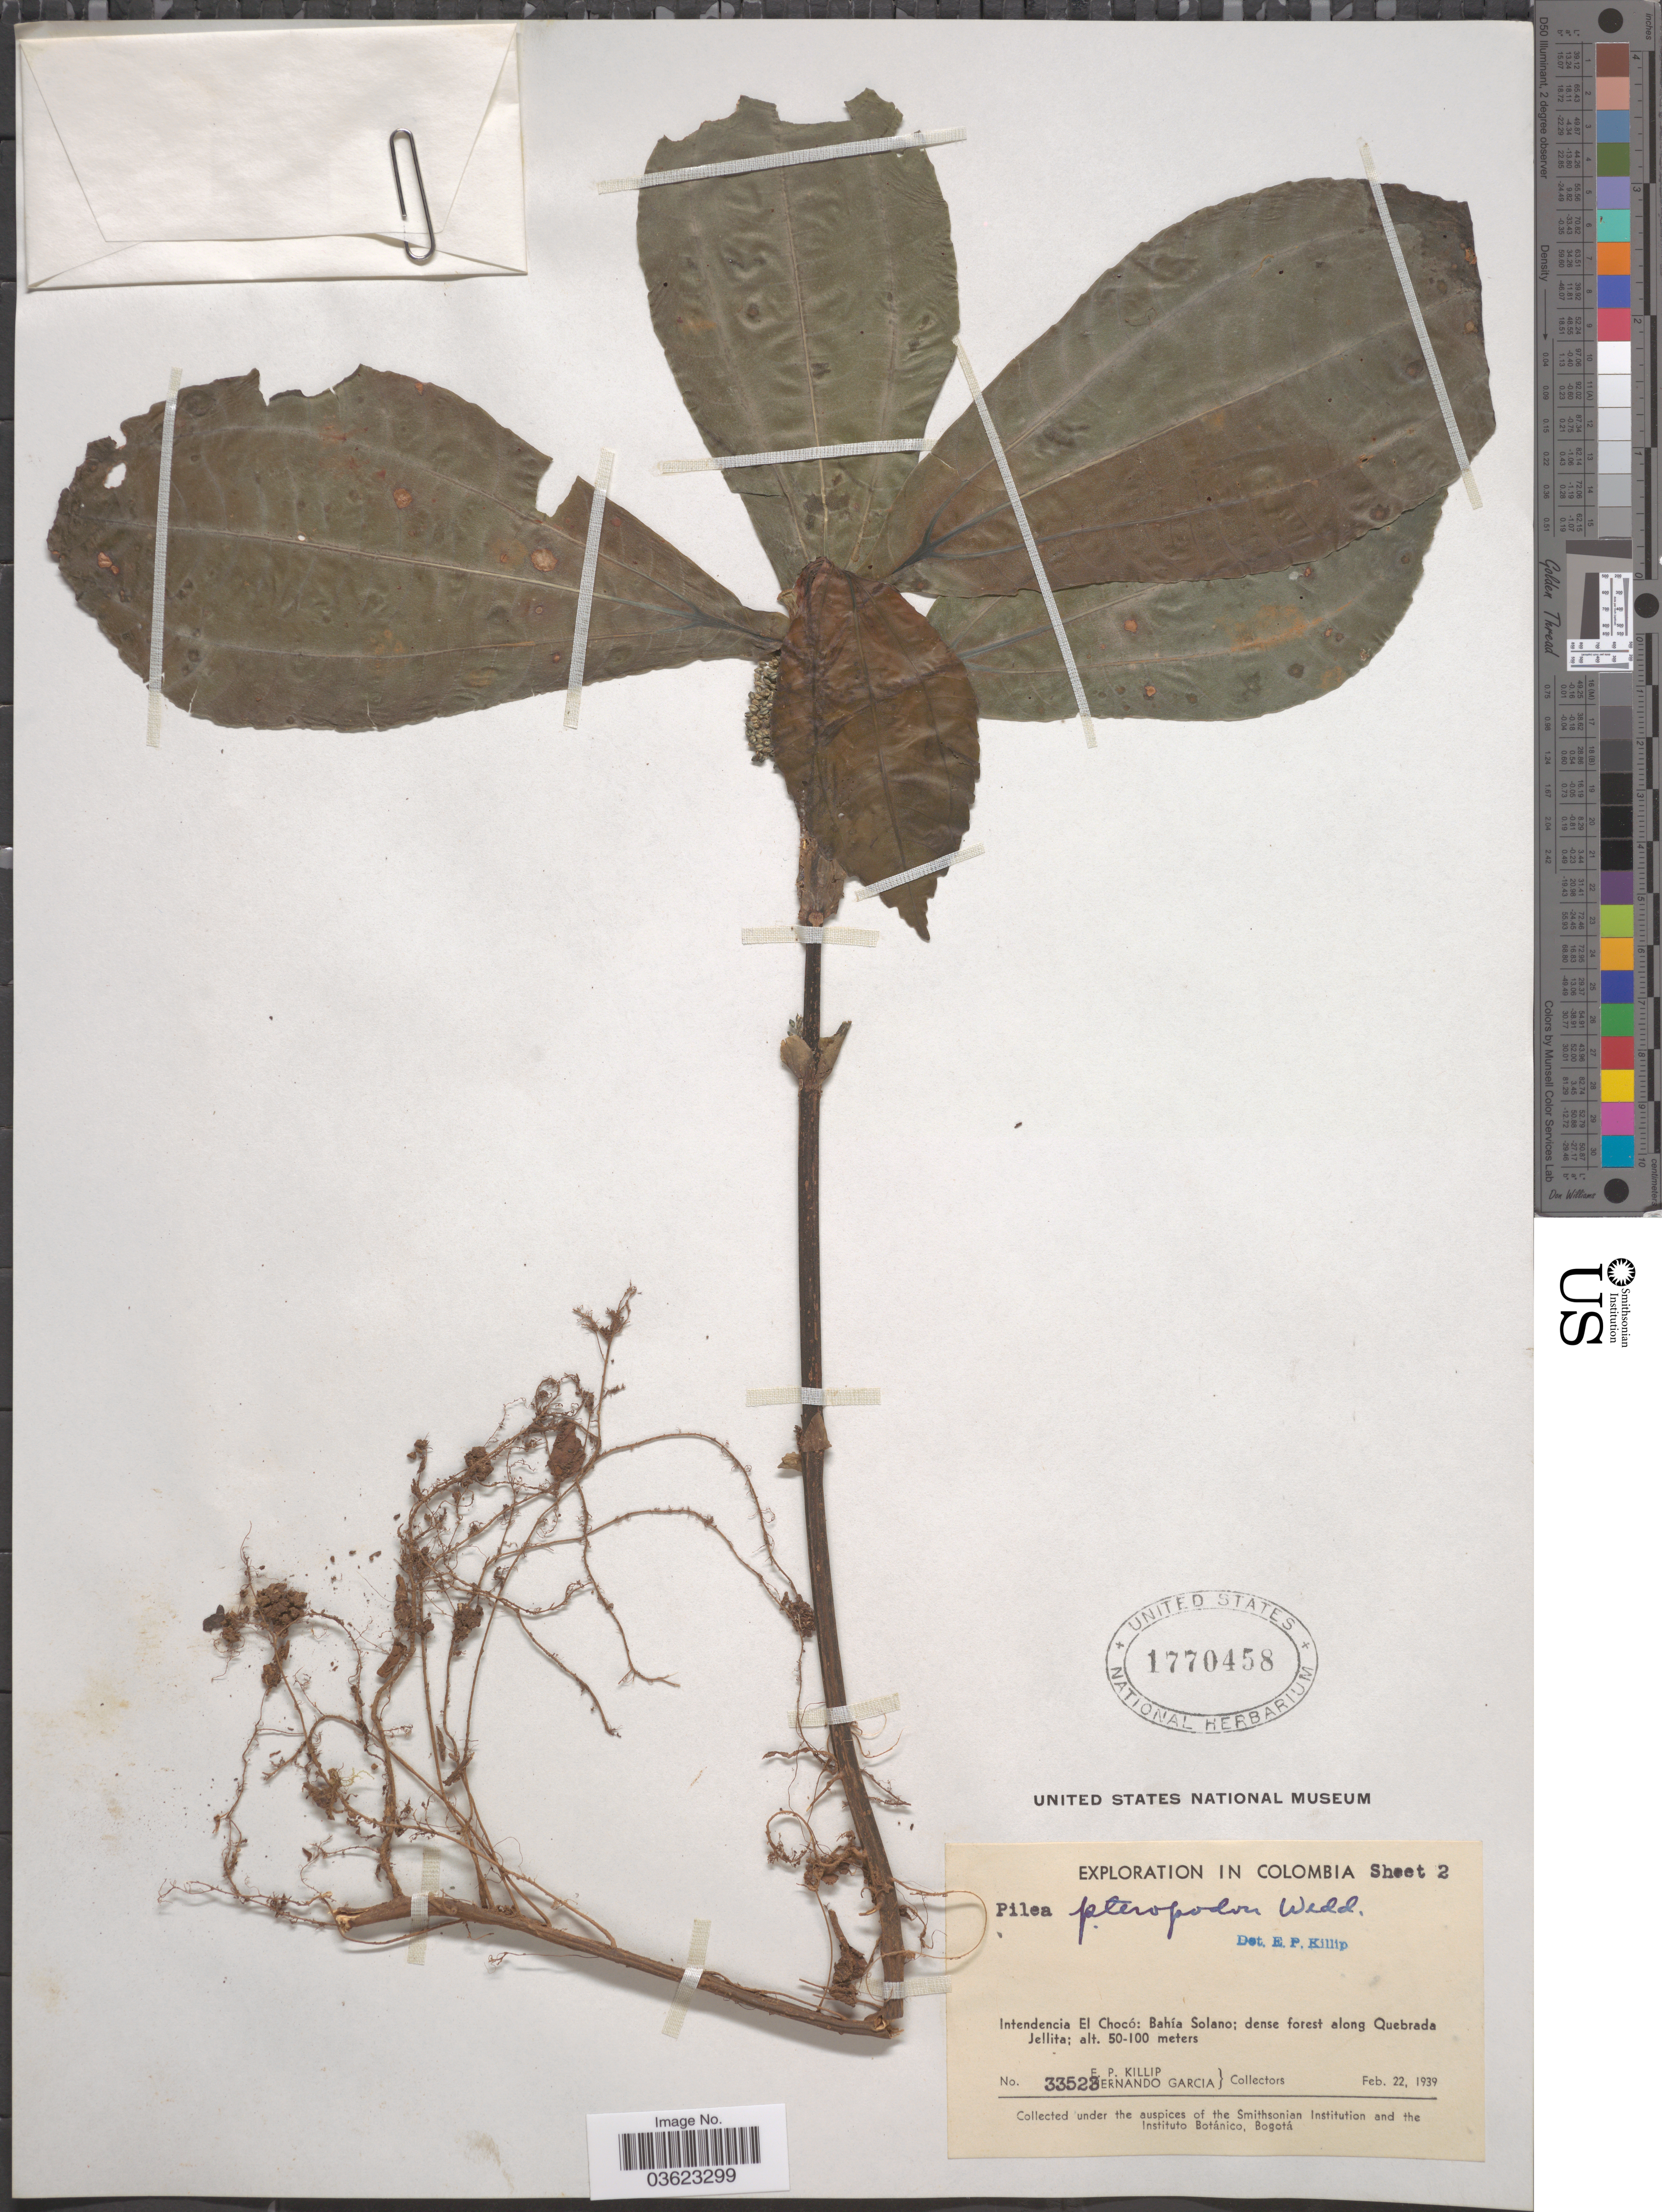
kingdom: Plantae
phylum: Tracheophyta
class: Magnoliopsida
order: Rosales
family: Urticaceae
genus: Pilea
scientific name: Pilea pteropodon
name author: Wedd.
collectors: E. P. Killip & H. Garcia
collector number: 33523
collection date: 1939-02-22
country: Colombia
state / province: Chocó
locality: Intendencia El Chocó: Bahía Solano; dense forest along Quebrada Jellita.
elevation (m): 50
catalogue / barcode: US 1770458